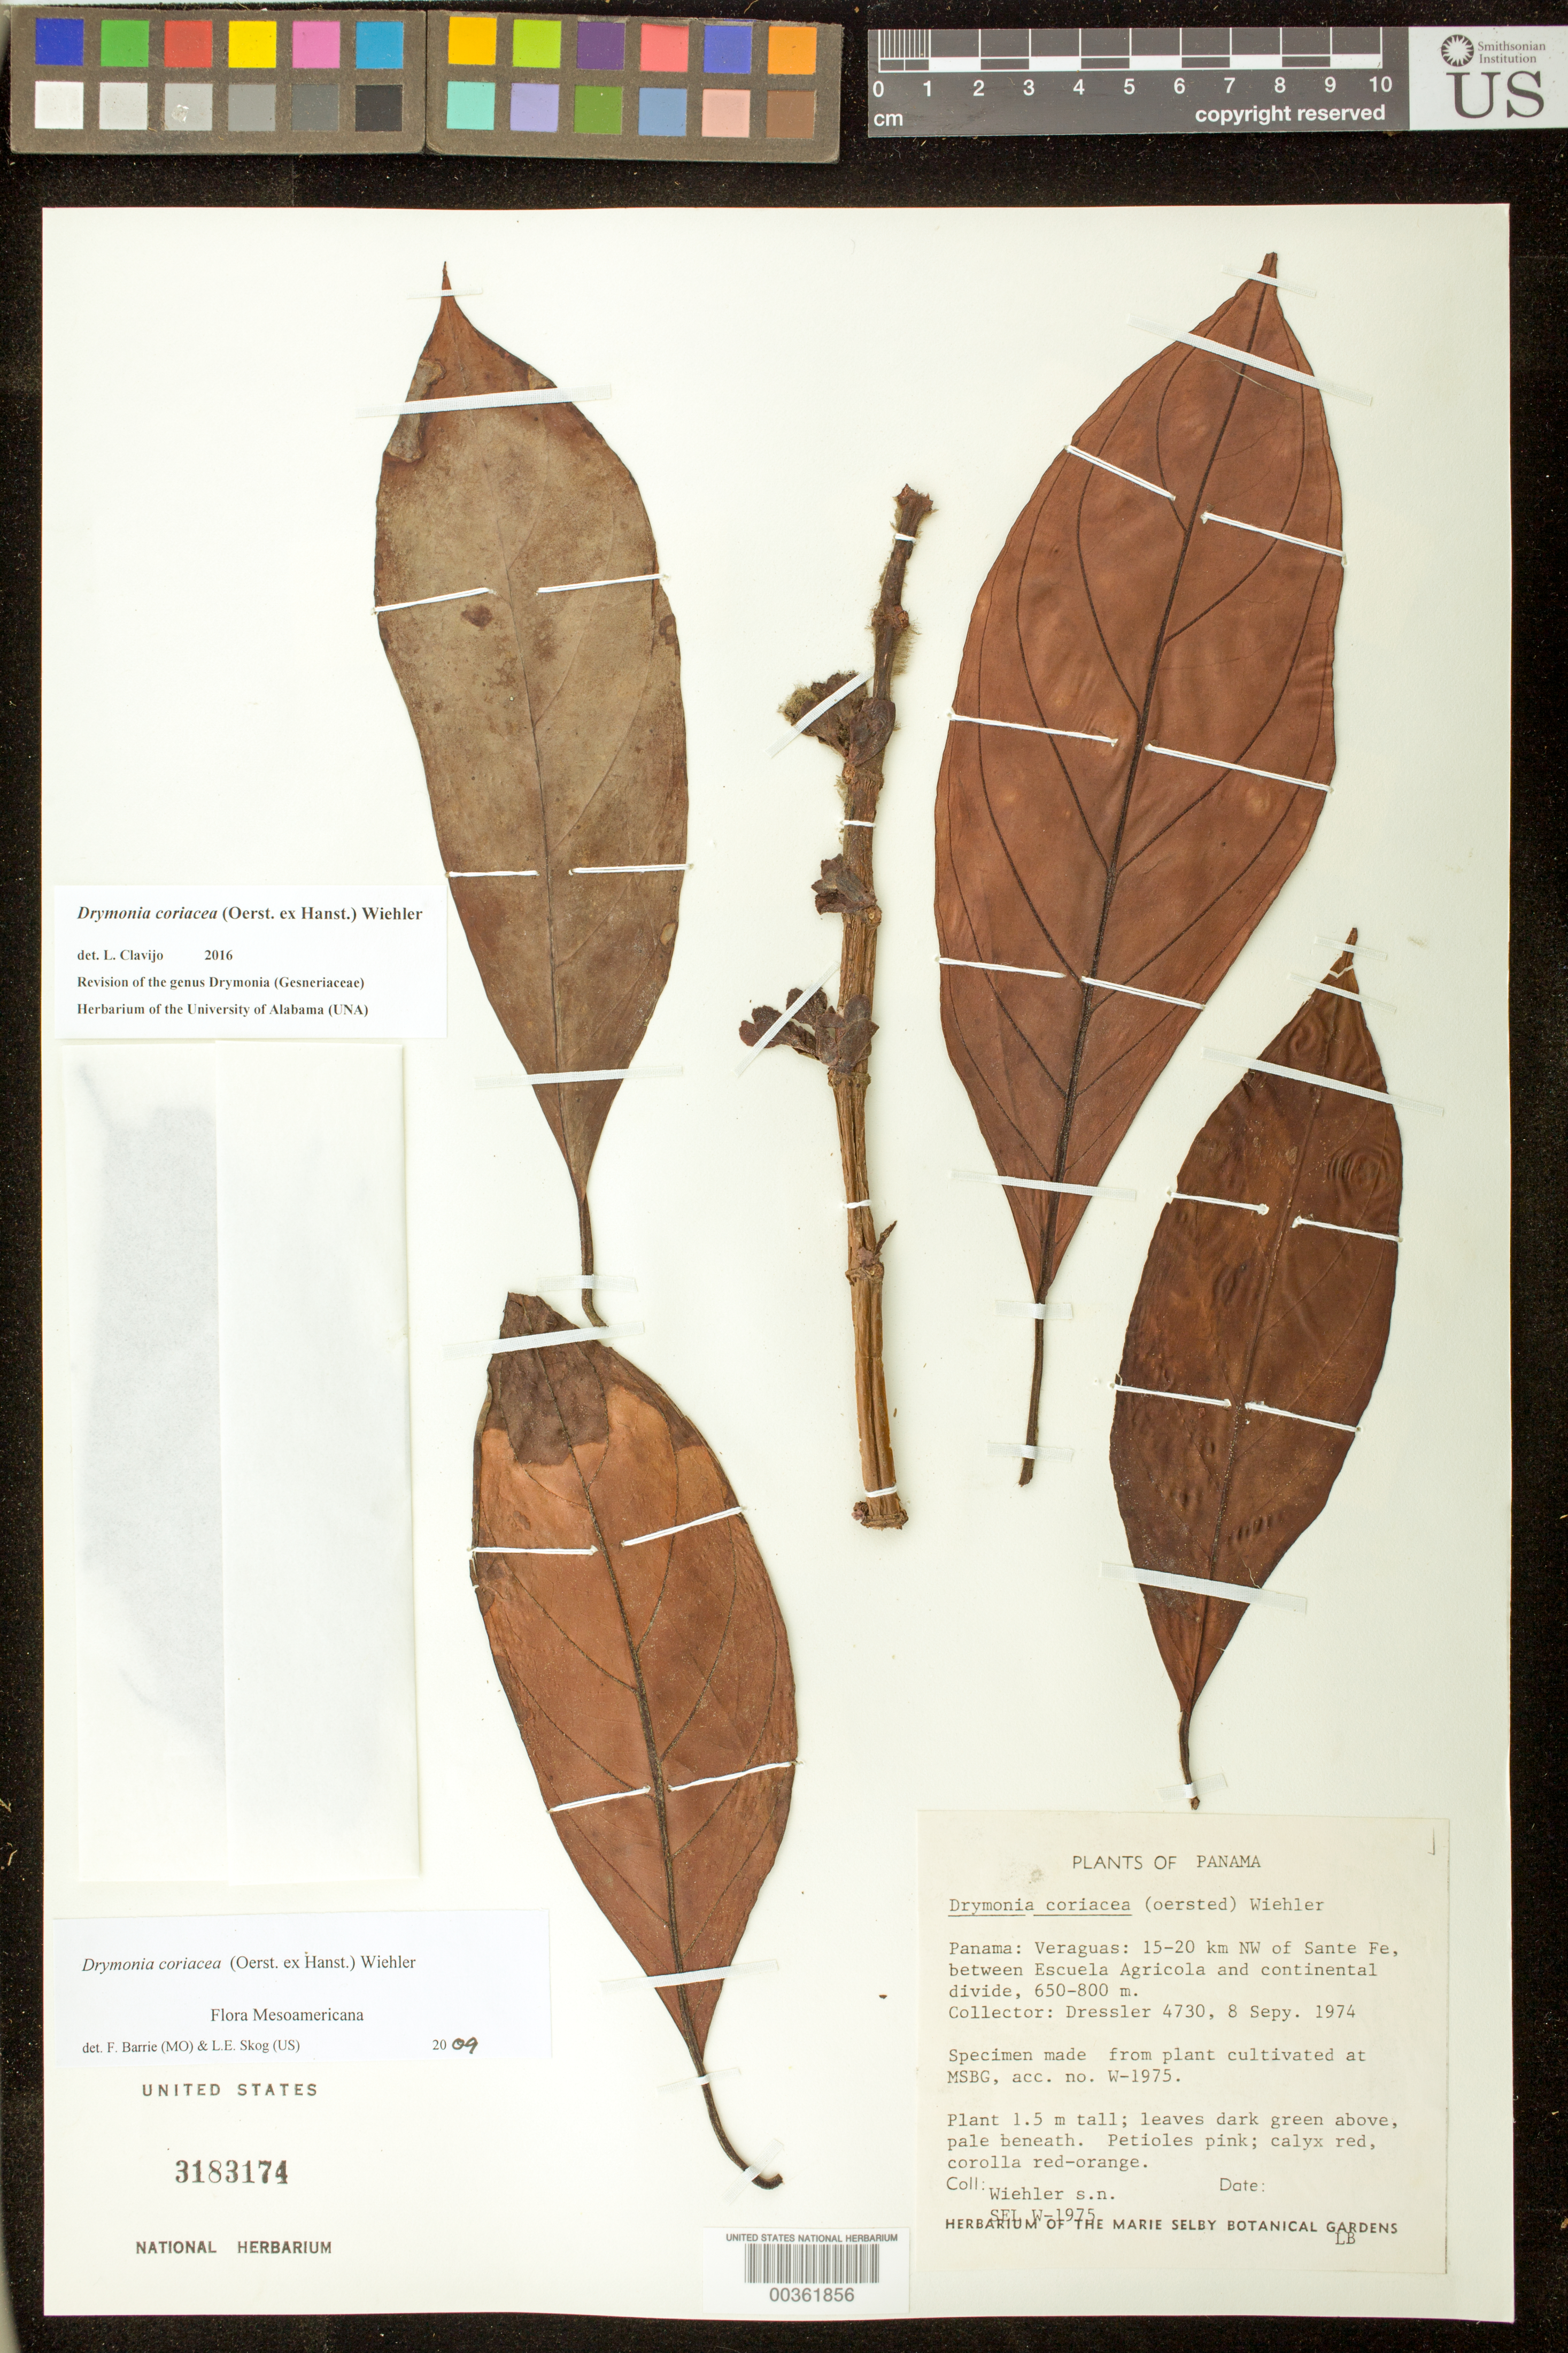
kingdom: Plantae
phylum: Tracheophyta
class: Magnoliopsida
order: Lamiales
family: Gesneriaceae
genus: Drymonia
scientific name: Drymonia coriacea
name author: (Oerst. ex Hanst.) Wiehler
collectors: H. J. Wiehler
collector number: s.n. [W-1975]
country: Panama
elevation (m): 650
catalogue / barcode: US 3183174